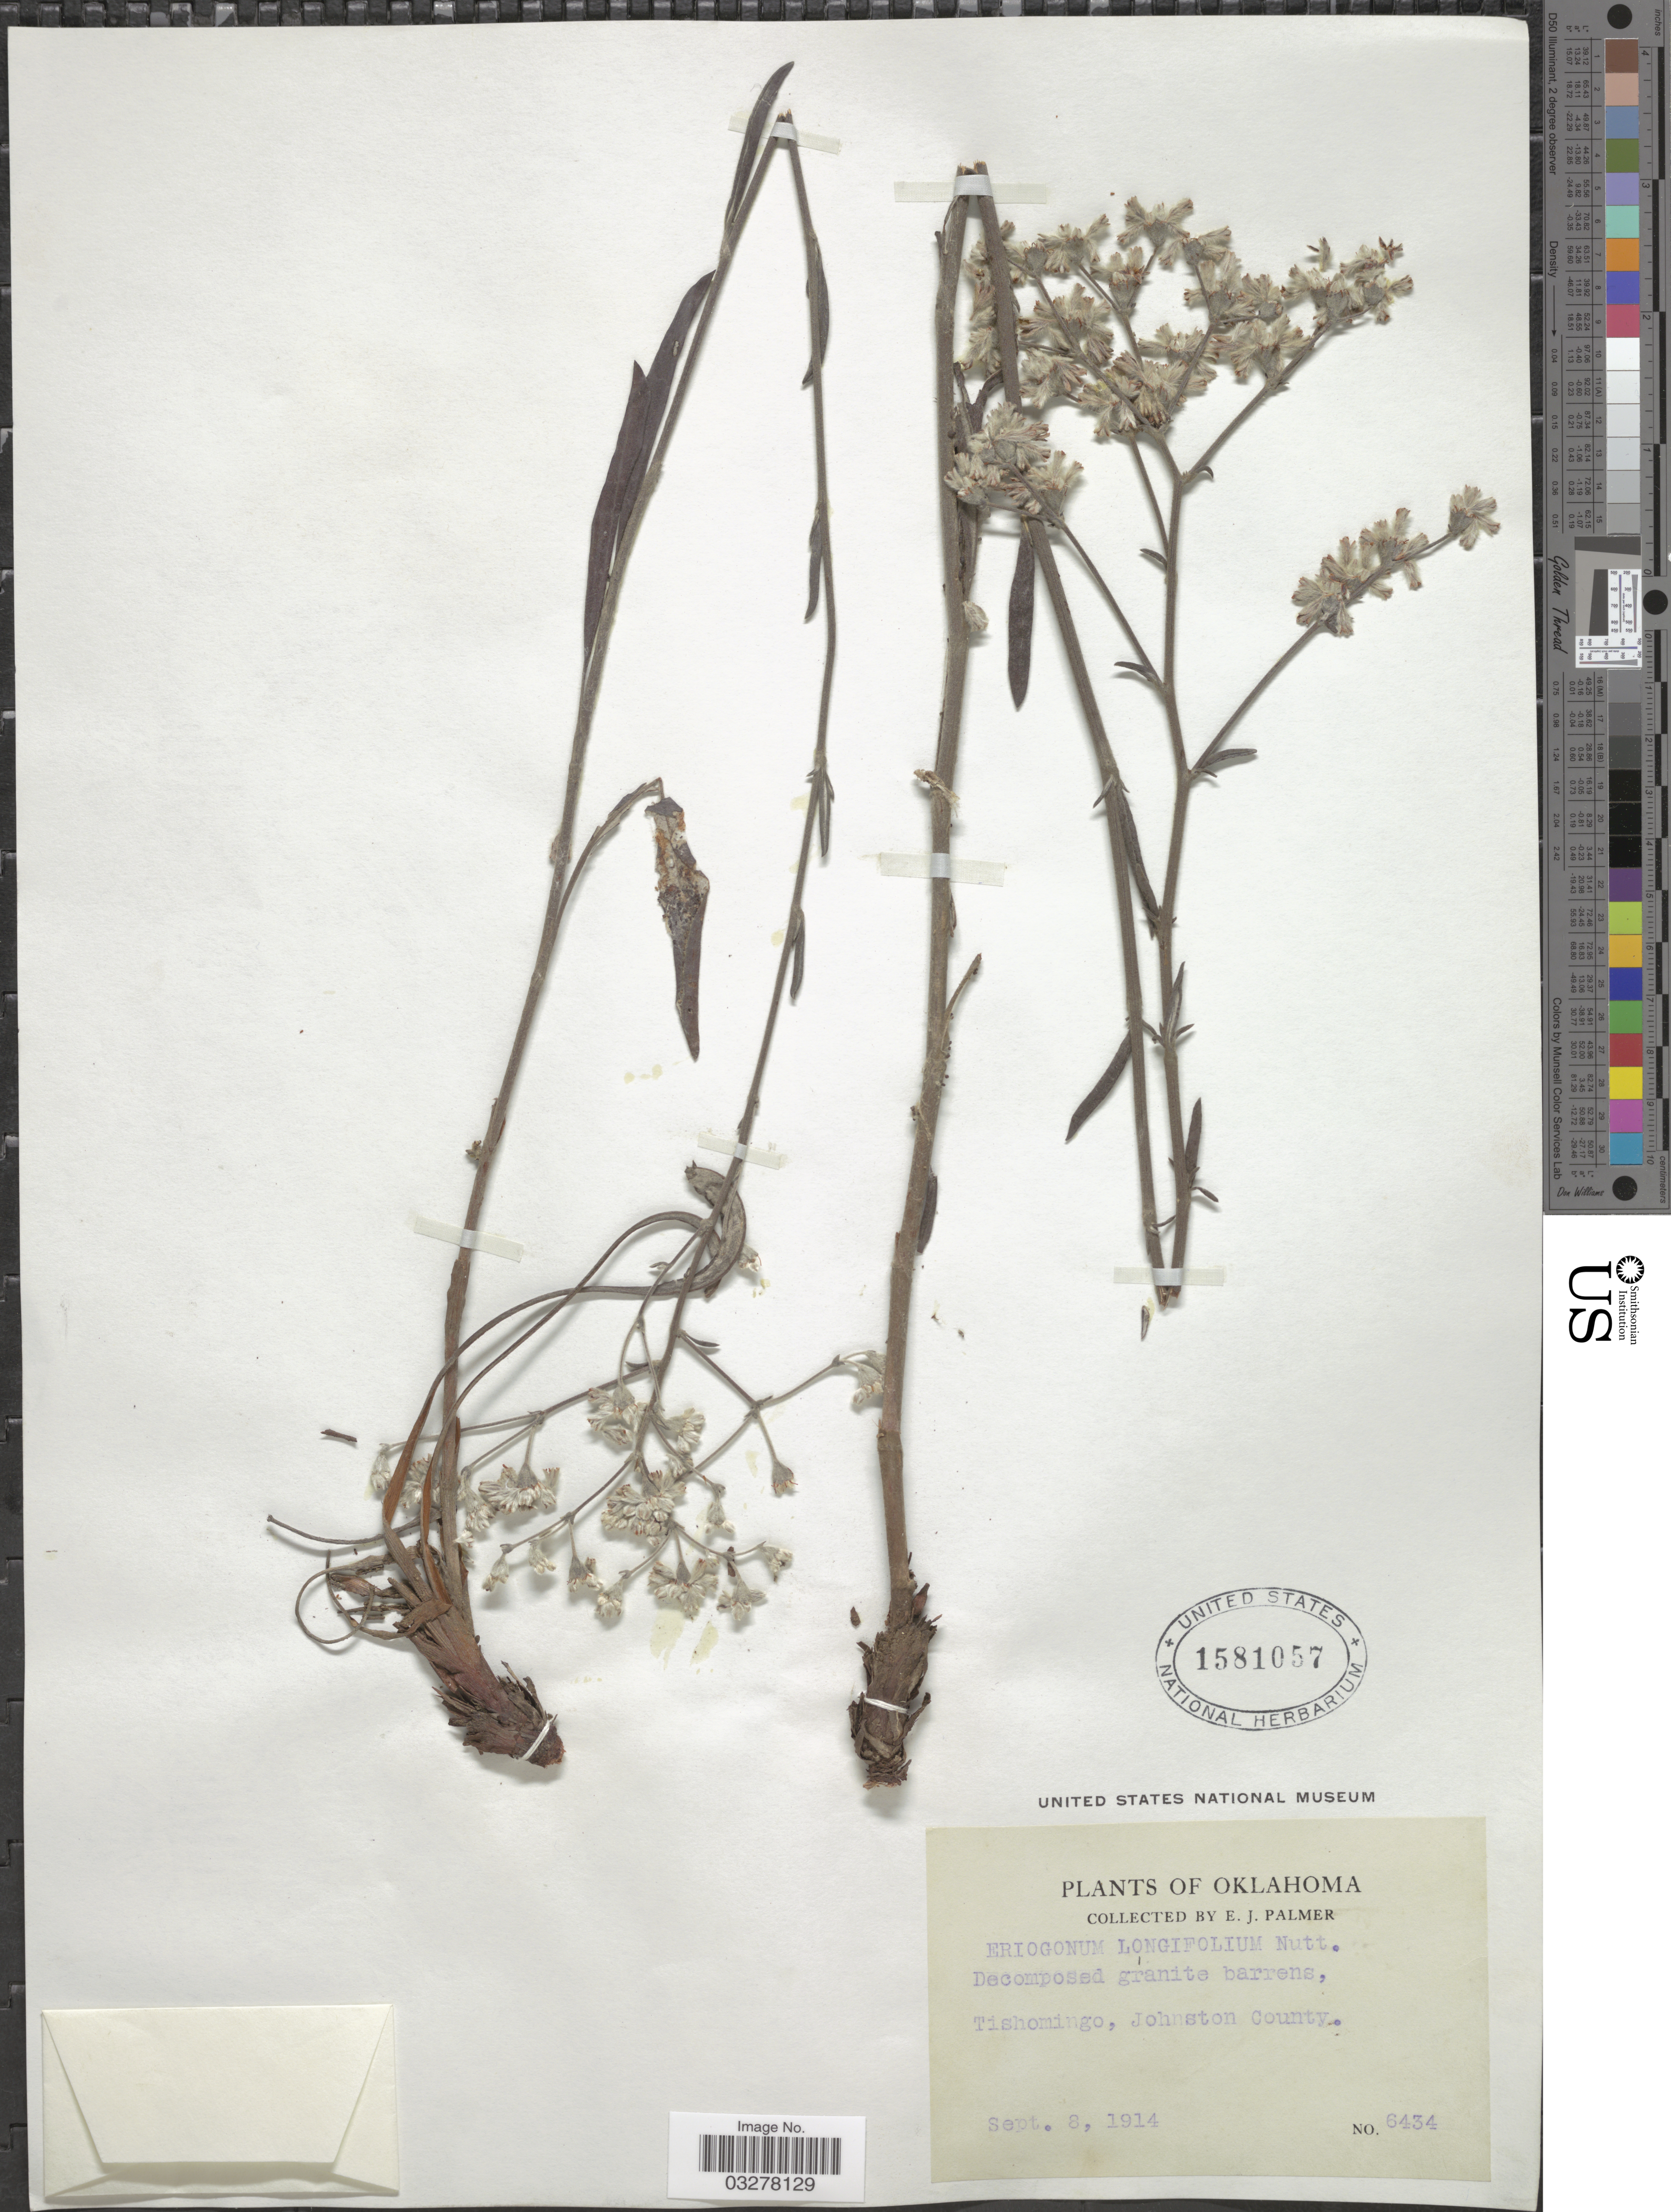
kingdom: Plantae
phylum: Tracheophyta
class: Magnoliopsida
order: Caryophyllales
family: Polygonaceae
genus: Eriogonum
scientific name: Eriogonum longifolium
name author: Nutt.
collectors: E. J. Palmer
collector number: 6434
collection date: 1914-09-08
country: United States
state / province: Oklahoma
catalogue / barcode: US 1581057